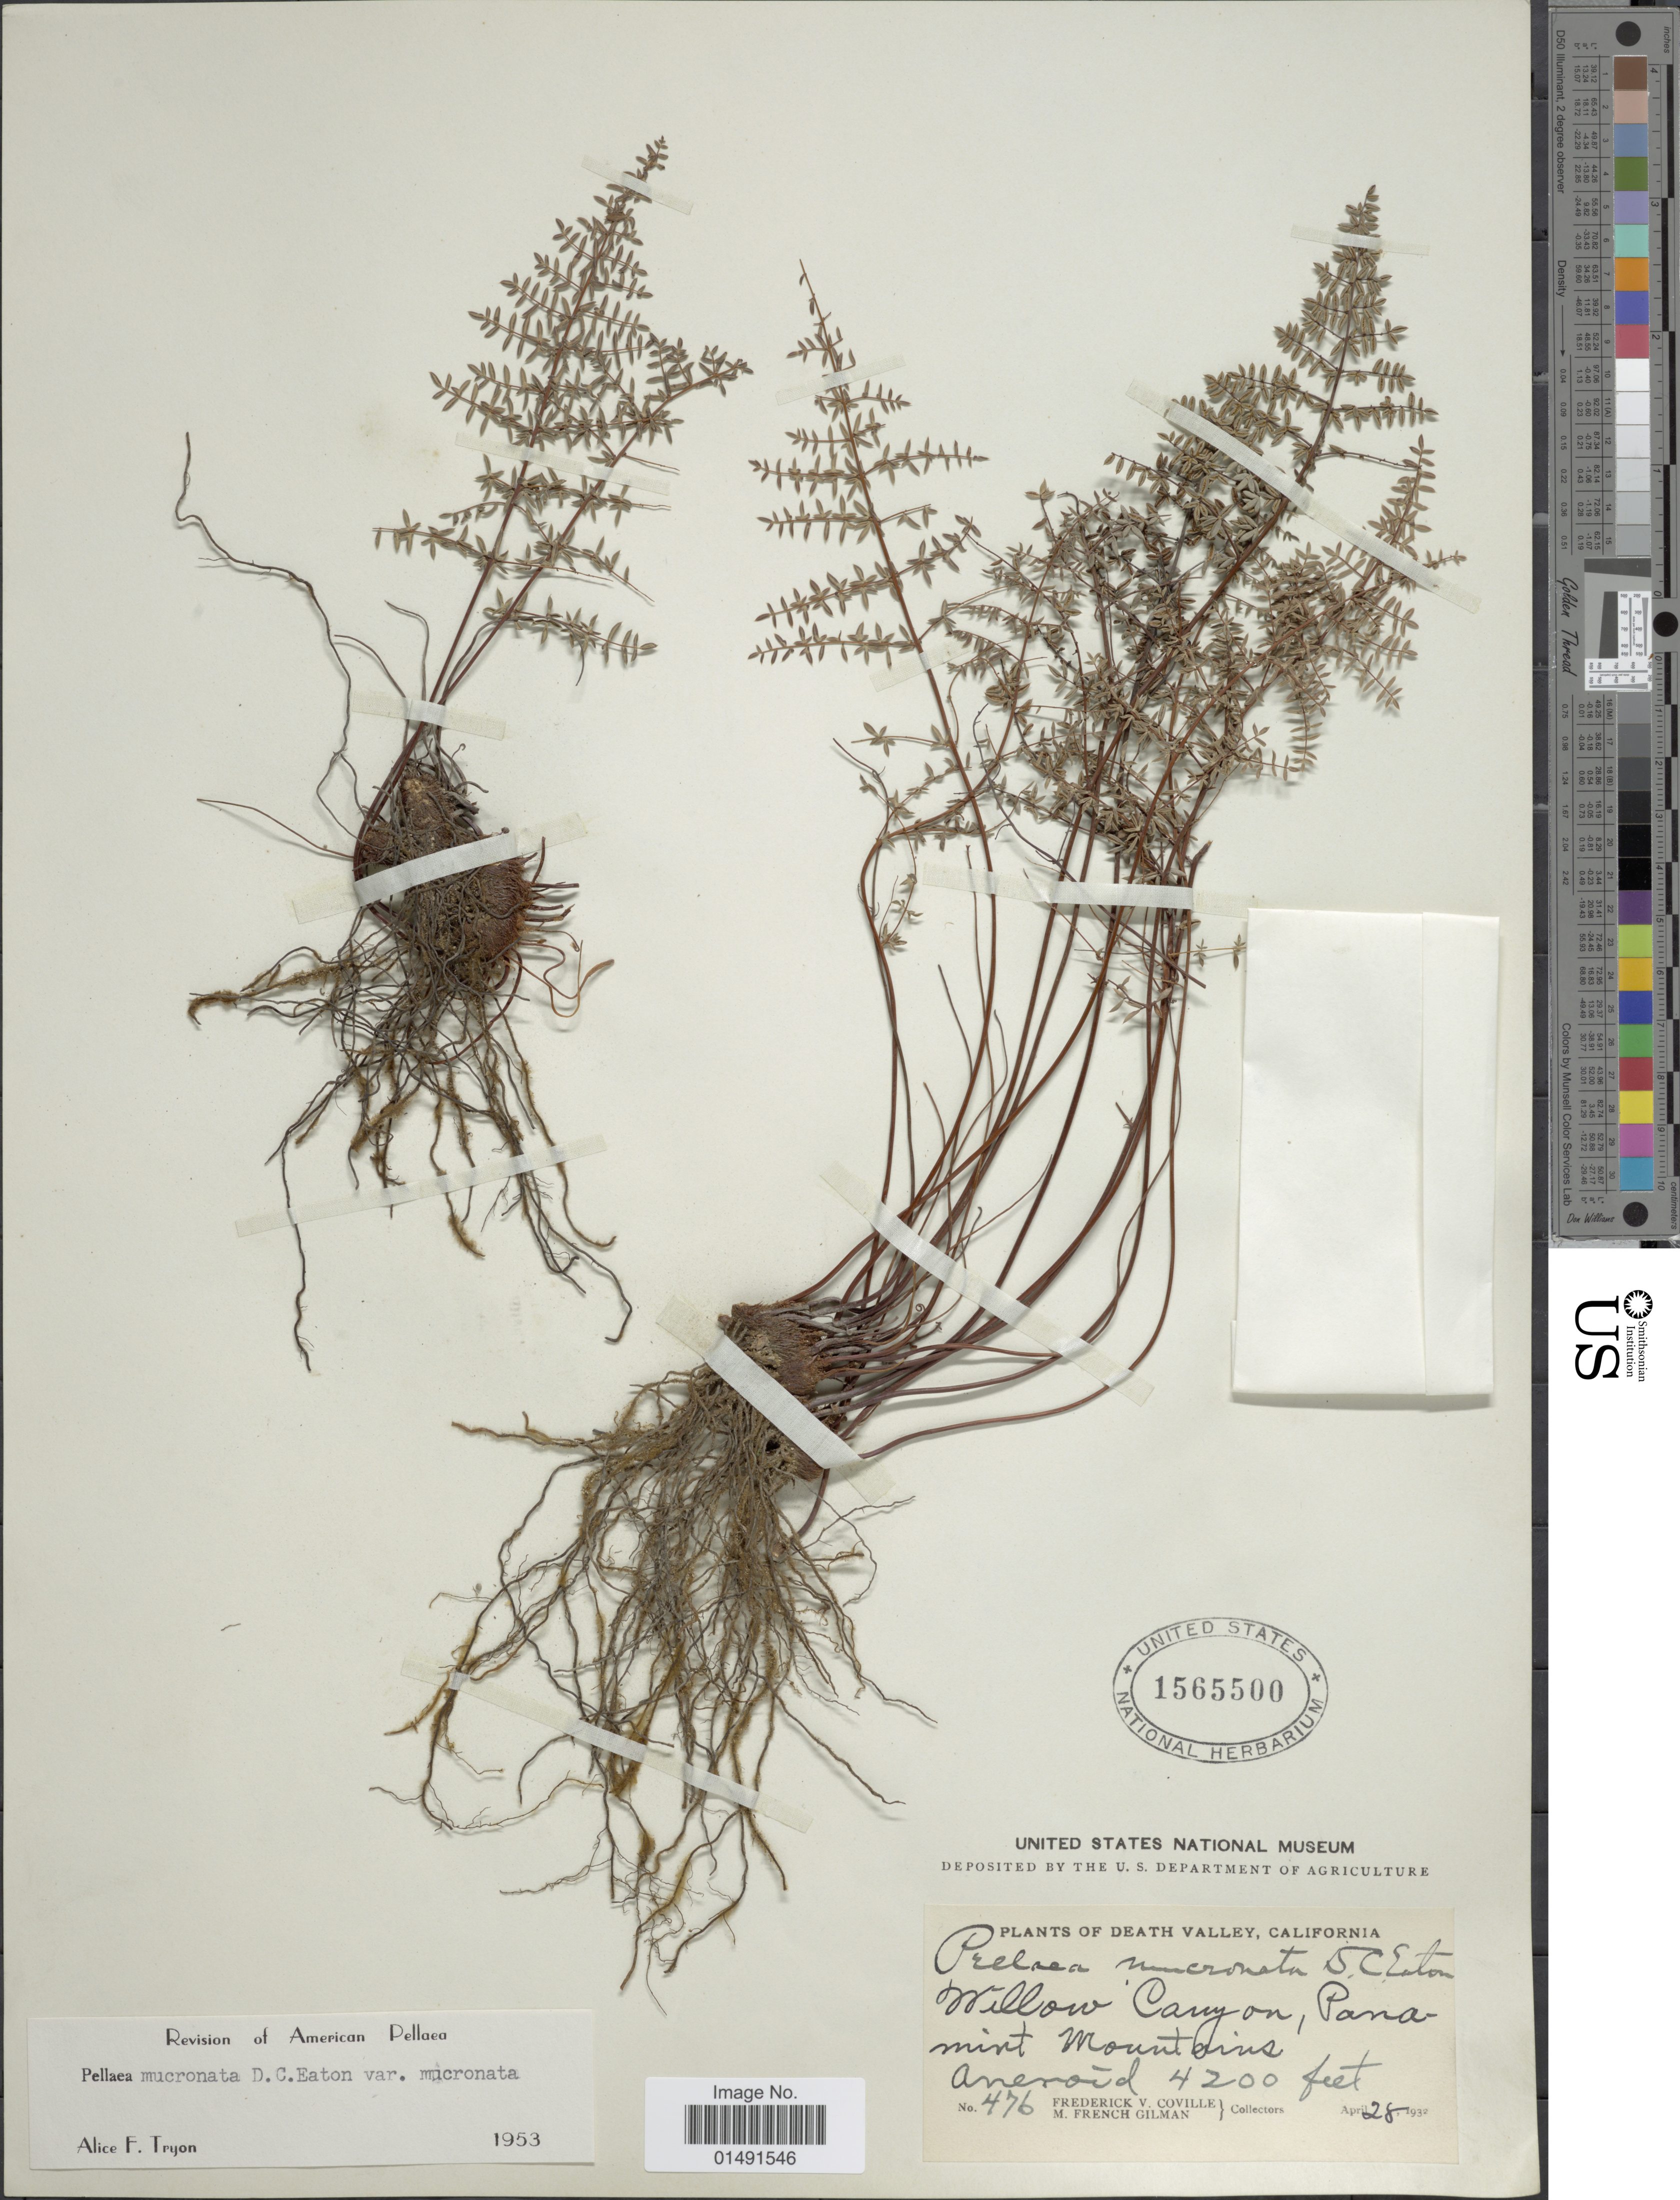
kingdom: Plantae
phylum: Tracheophyta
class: Polypodiopsida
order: Polypodiales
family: Pteridaceae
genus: Pellaea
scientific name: Pellaea mucronata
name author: (D.C. Eaton) D.C. Eaton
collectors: F. V. Coville & M. F. Gilman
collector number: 476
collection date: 1932-04-28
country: United States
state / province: California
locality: Death Valley, Willow Canyon, Panamint Mountains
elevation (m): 1280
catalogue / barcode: US 1565500